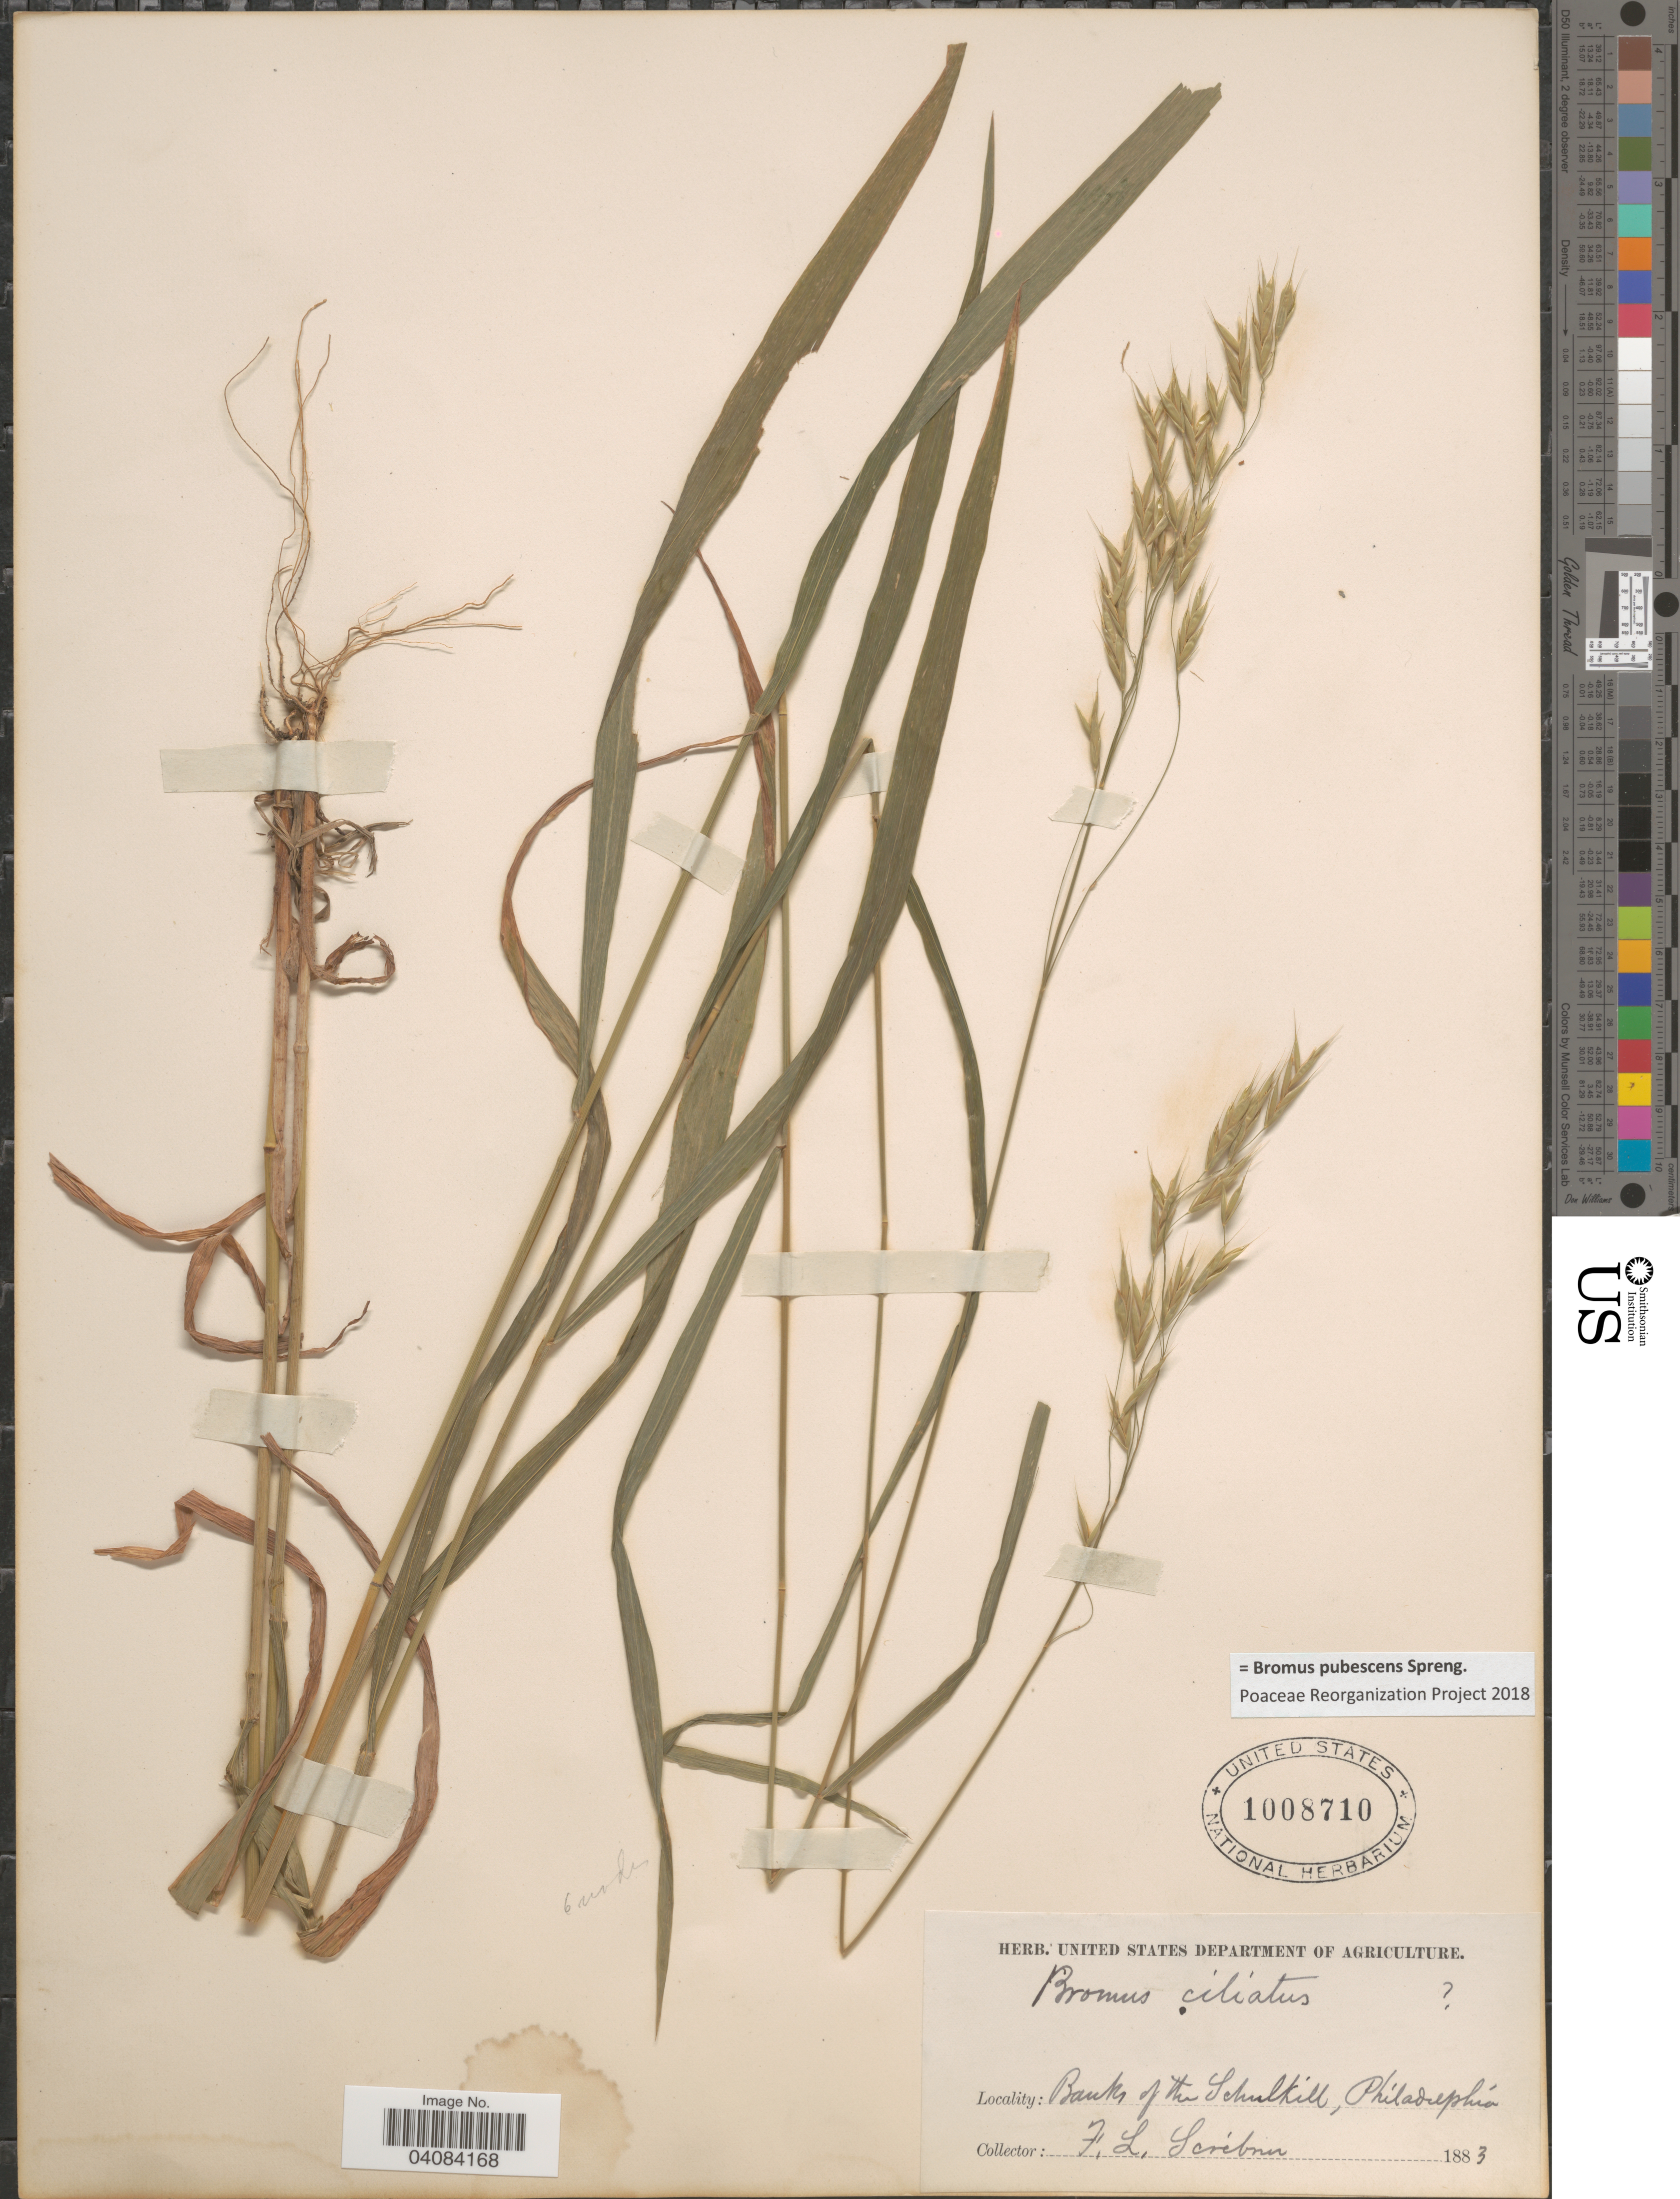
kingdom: Plantae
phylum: Tracheophyta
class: Liliopsida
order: Poales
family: Poaceae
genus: Bromus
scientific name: Bromus pubescens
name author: Muhl. ex Willd.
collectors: F. L. Scribner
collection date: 1883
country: United States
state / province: Pennsylvania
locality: Banks of the Schulkill, Philadelphia.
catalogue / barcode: US 1008710